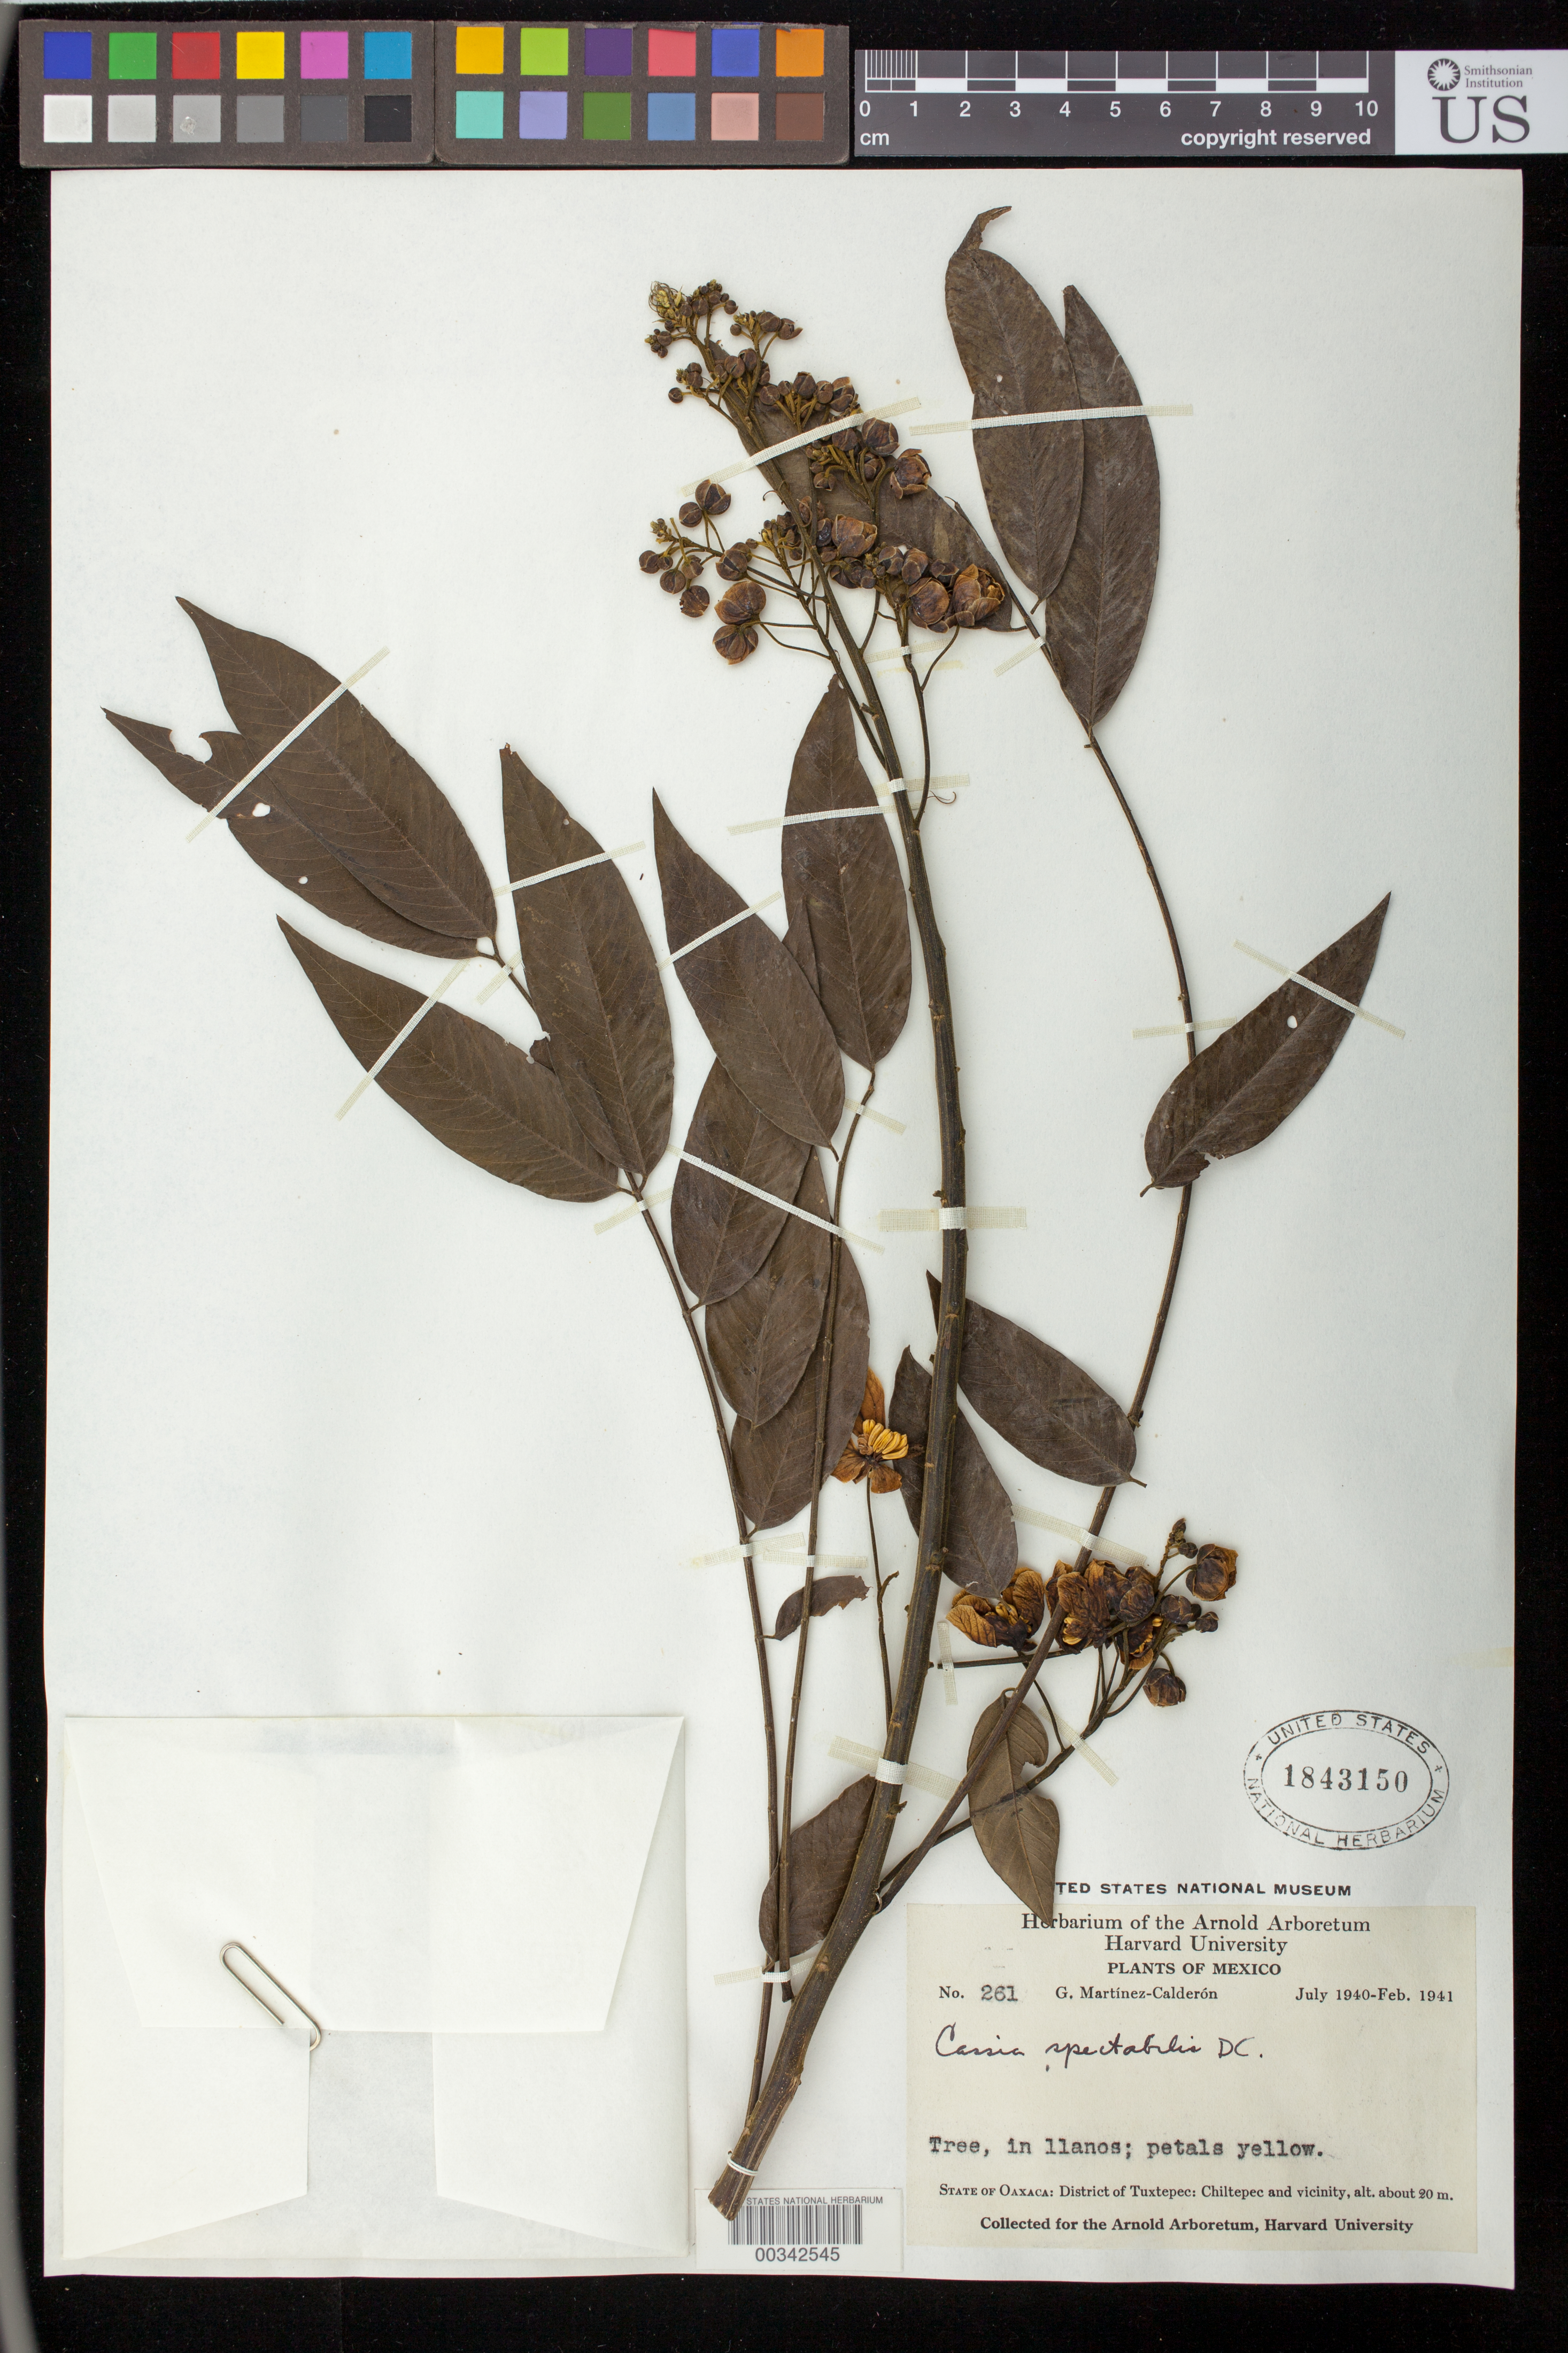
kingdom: Plantae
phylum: Tracheophyta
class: Magnoliopsida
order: Fabales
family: Fabaceae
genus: Senna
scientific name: Senna spectabilis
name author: (DC.) H.S. Irwin & Barneby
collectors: G. Martínez Calderón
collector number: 261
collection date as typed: Jul 1940 to -- Feb 1941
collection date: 1940-07/1941-02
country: Mexico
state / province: Oaxaca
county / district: San Juan Bautista Tuxtepec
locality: Tuxtepec mun. (?), Chiltepec and vicinity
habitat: In llanos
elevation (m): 20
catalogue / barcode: US 1843150